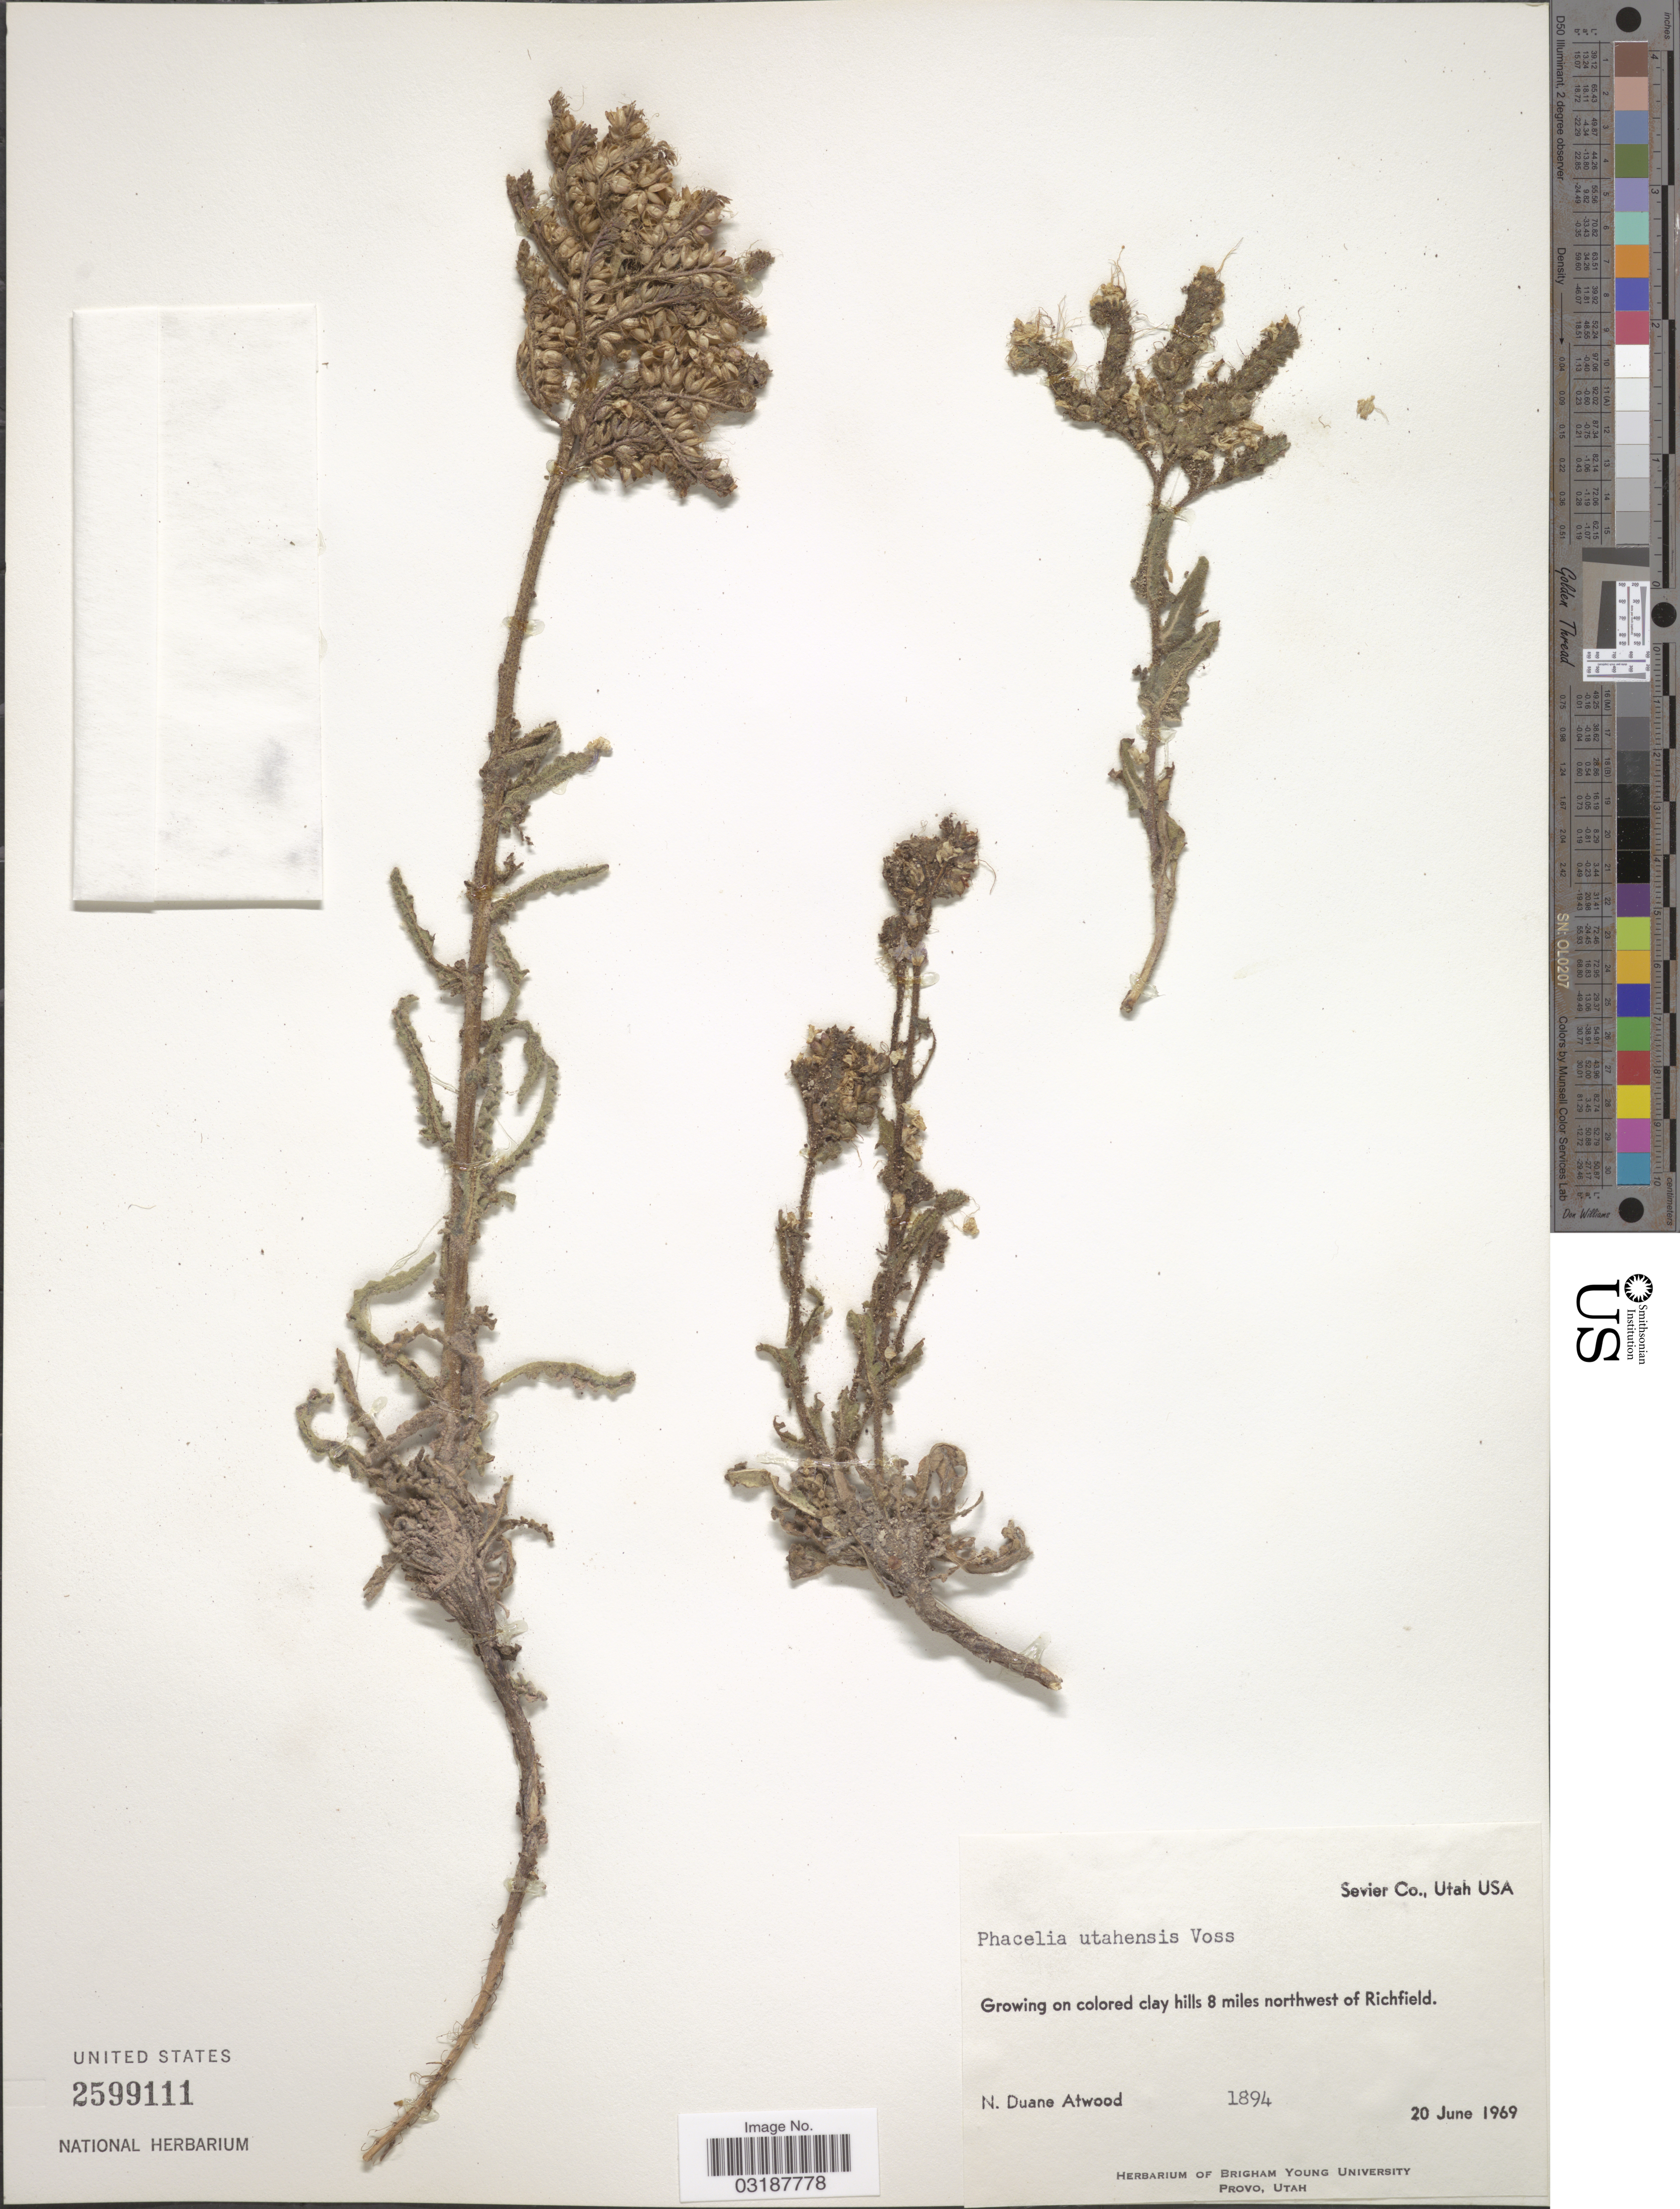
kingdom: Plantae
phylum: Tracheophyta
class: Magnoliopsida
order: Boraginales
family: Hydrophyllaceae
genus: Phacelia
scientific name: Phacelia utahensis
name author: J.W. Voss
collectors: N. Atwood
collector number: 1894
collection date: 1969-06-20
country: United States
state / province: Utah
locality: Sevier Co., Utah, Growing on colored clay hills 8 miles northwest of Richfield.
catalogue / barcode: US 2599111